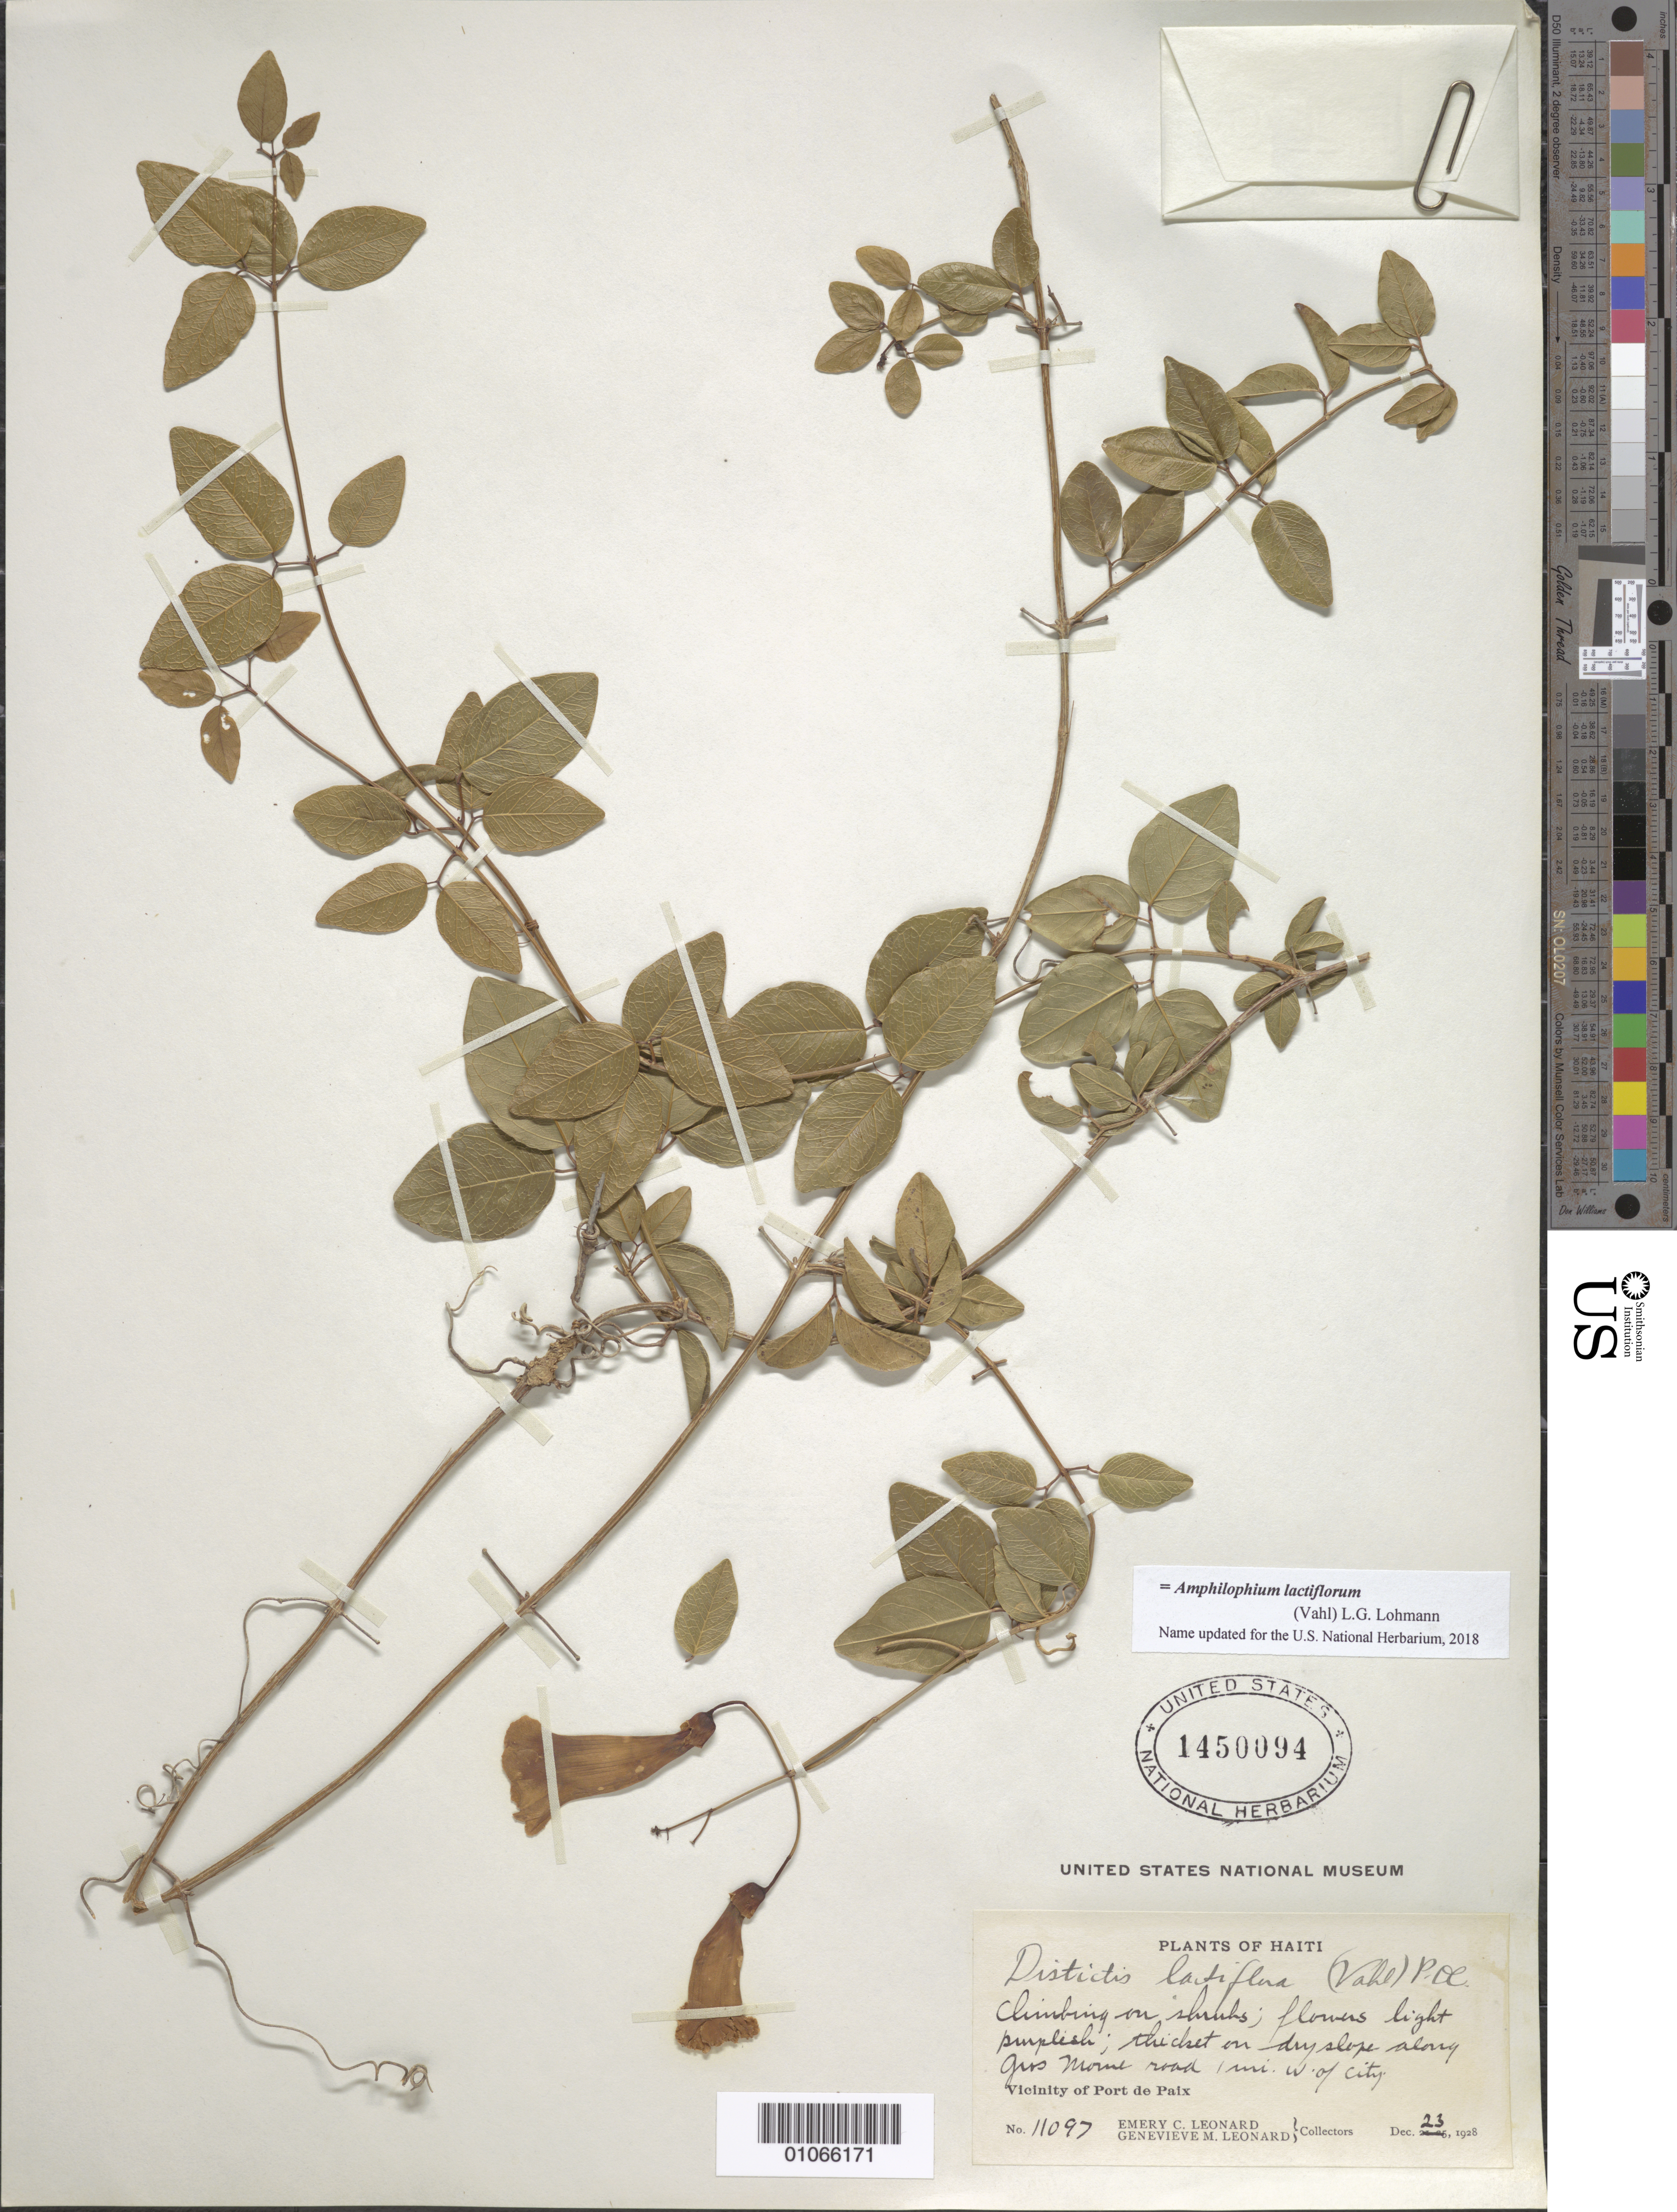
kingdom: Plantae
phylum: Tracheophyta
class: Magnoliopsida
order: Lamiales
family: Bignoniaceae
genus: Amphilophium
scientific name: Amphilophium lactiflorum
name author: (Vahl) L.G. Lohmann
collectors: E. C. Leonard & G. M. Leonard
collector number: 11097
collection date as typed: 23 Dec 1928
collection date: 1928-12-23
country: Haiti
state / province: Nord-Est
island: Hispaniola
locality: Vicinity of Port de Paix, climbing on shrubs; thicket o dry slope along Gros Morne road 1 mile west of city.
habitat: Thicket on dry slope along road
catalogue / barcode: US 1450094